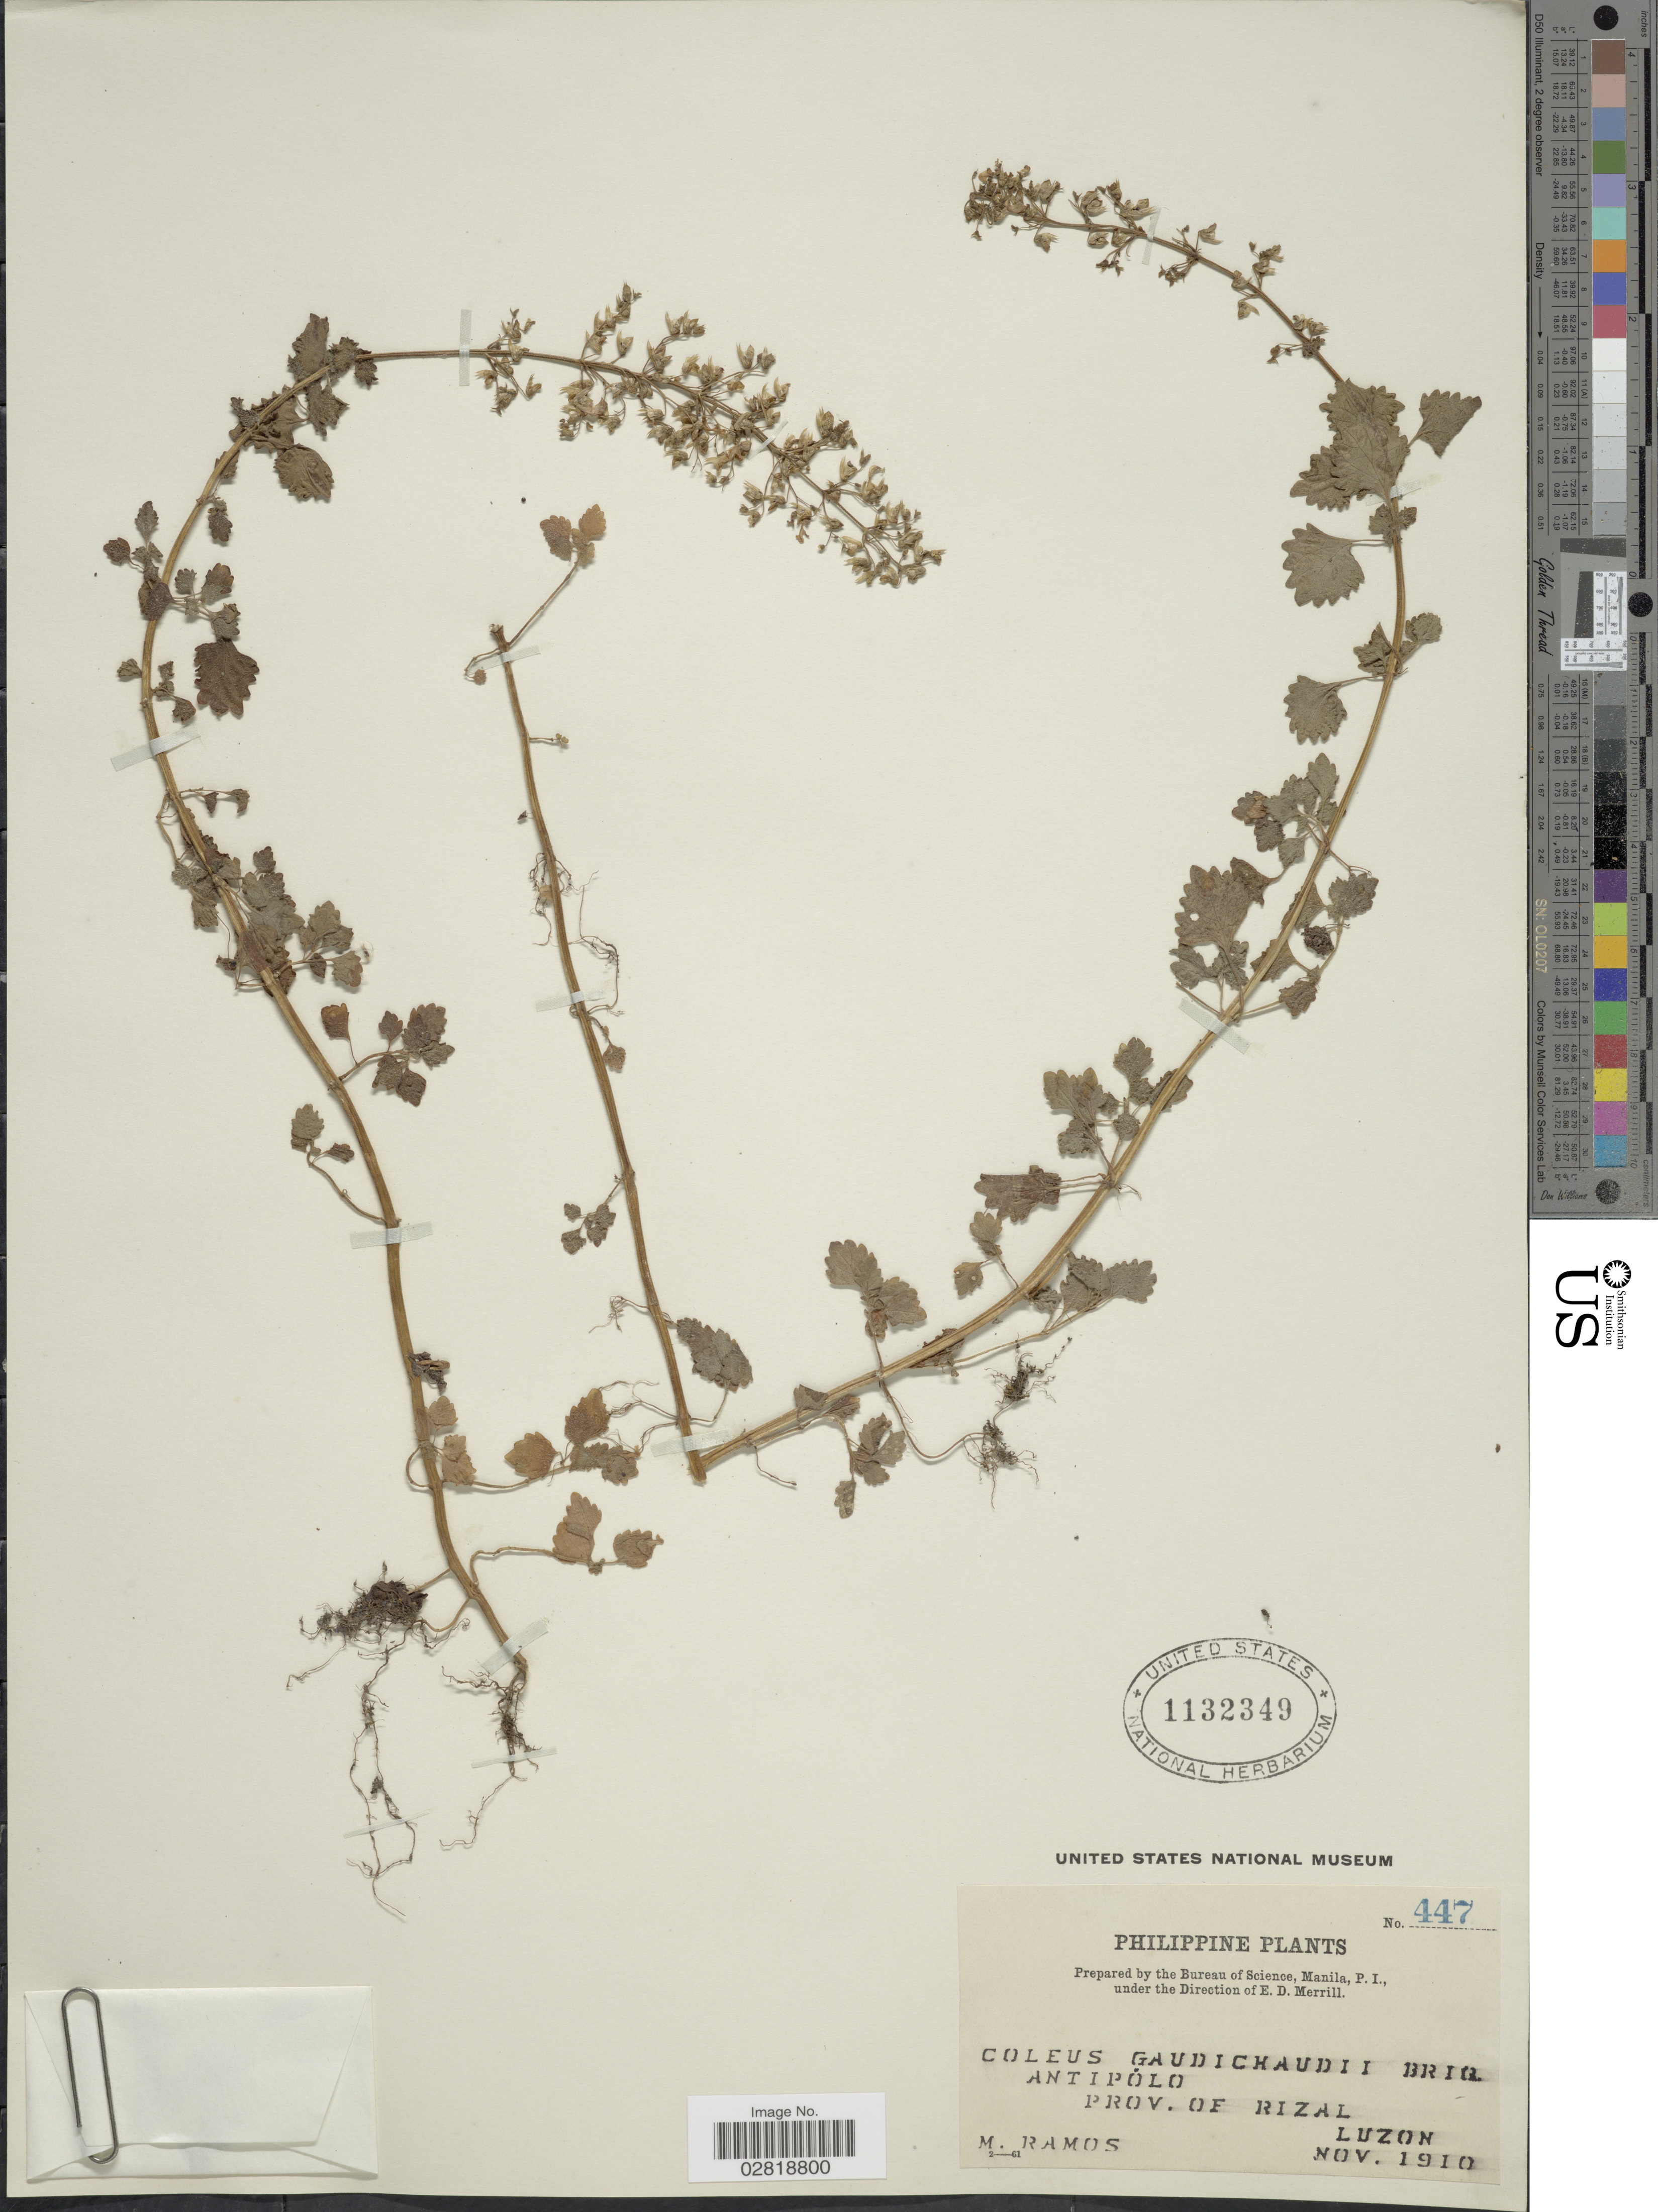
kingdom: Plantae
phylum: Tracheophyta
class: Magnoliopsida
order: Lamiales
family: Lamiaceae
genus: Plectranthus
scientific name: Plectranthus scutellarioides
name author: (L.) R. Br.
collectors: M. Ramos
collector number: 447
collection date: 1910-11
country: Philippines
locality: Antipolo. Prov. of Rizal. Luzon.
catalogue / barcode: US 1132349